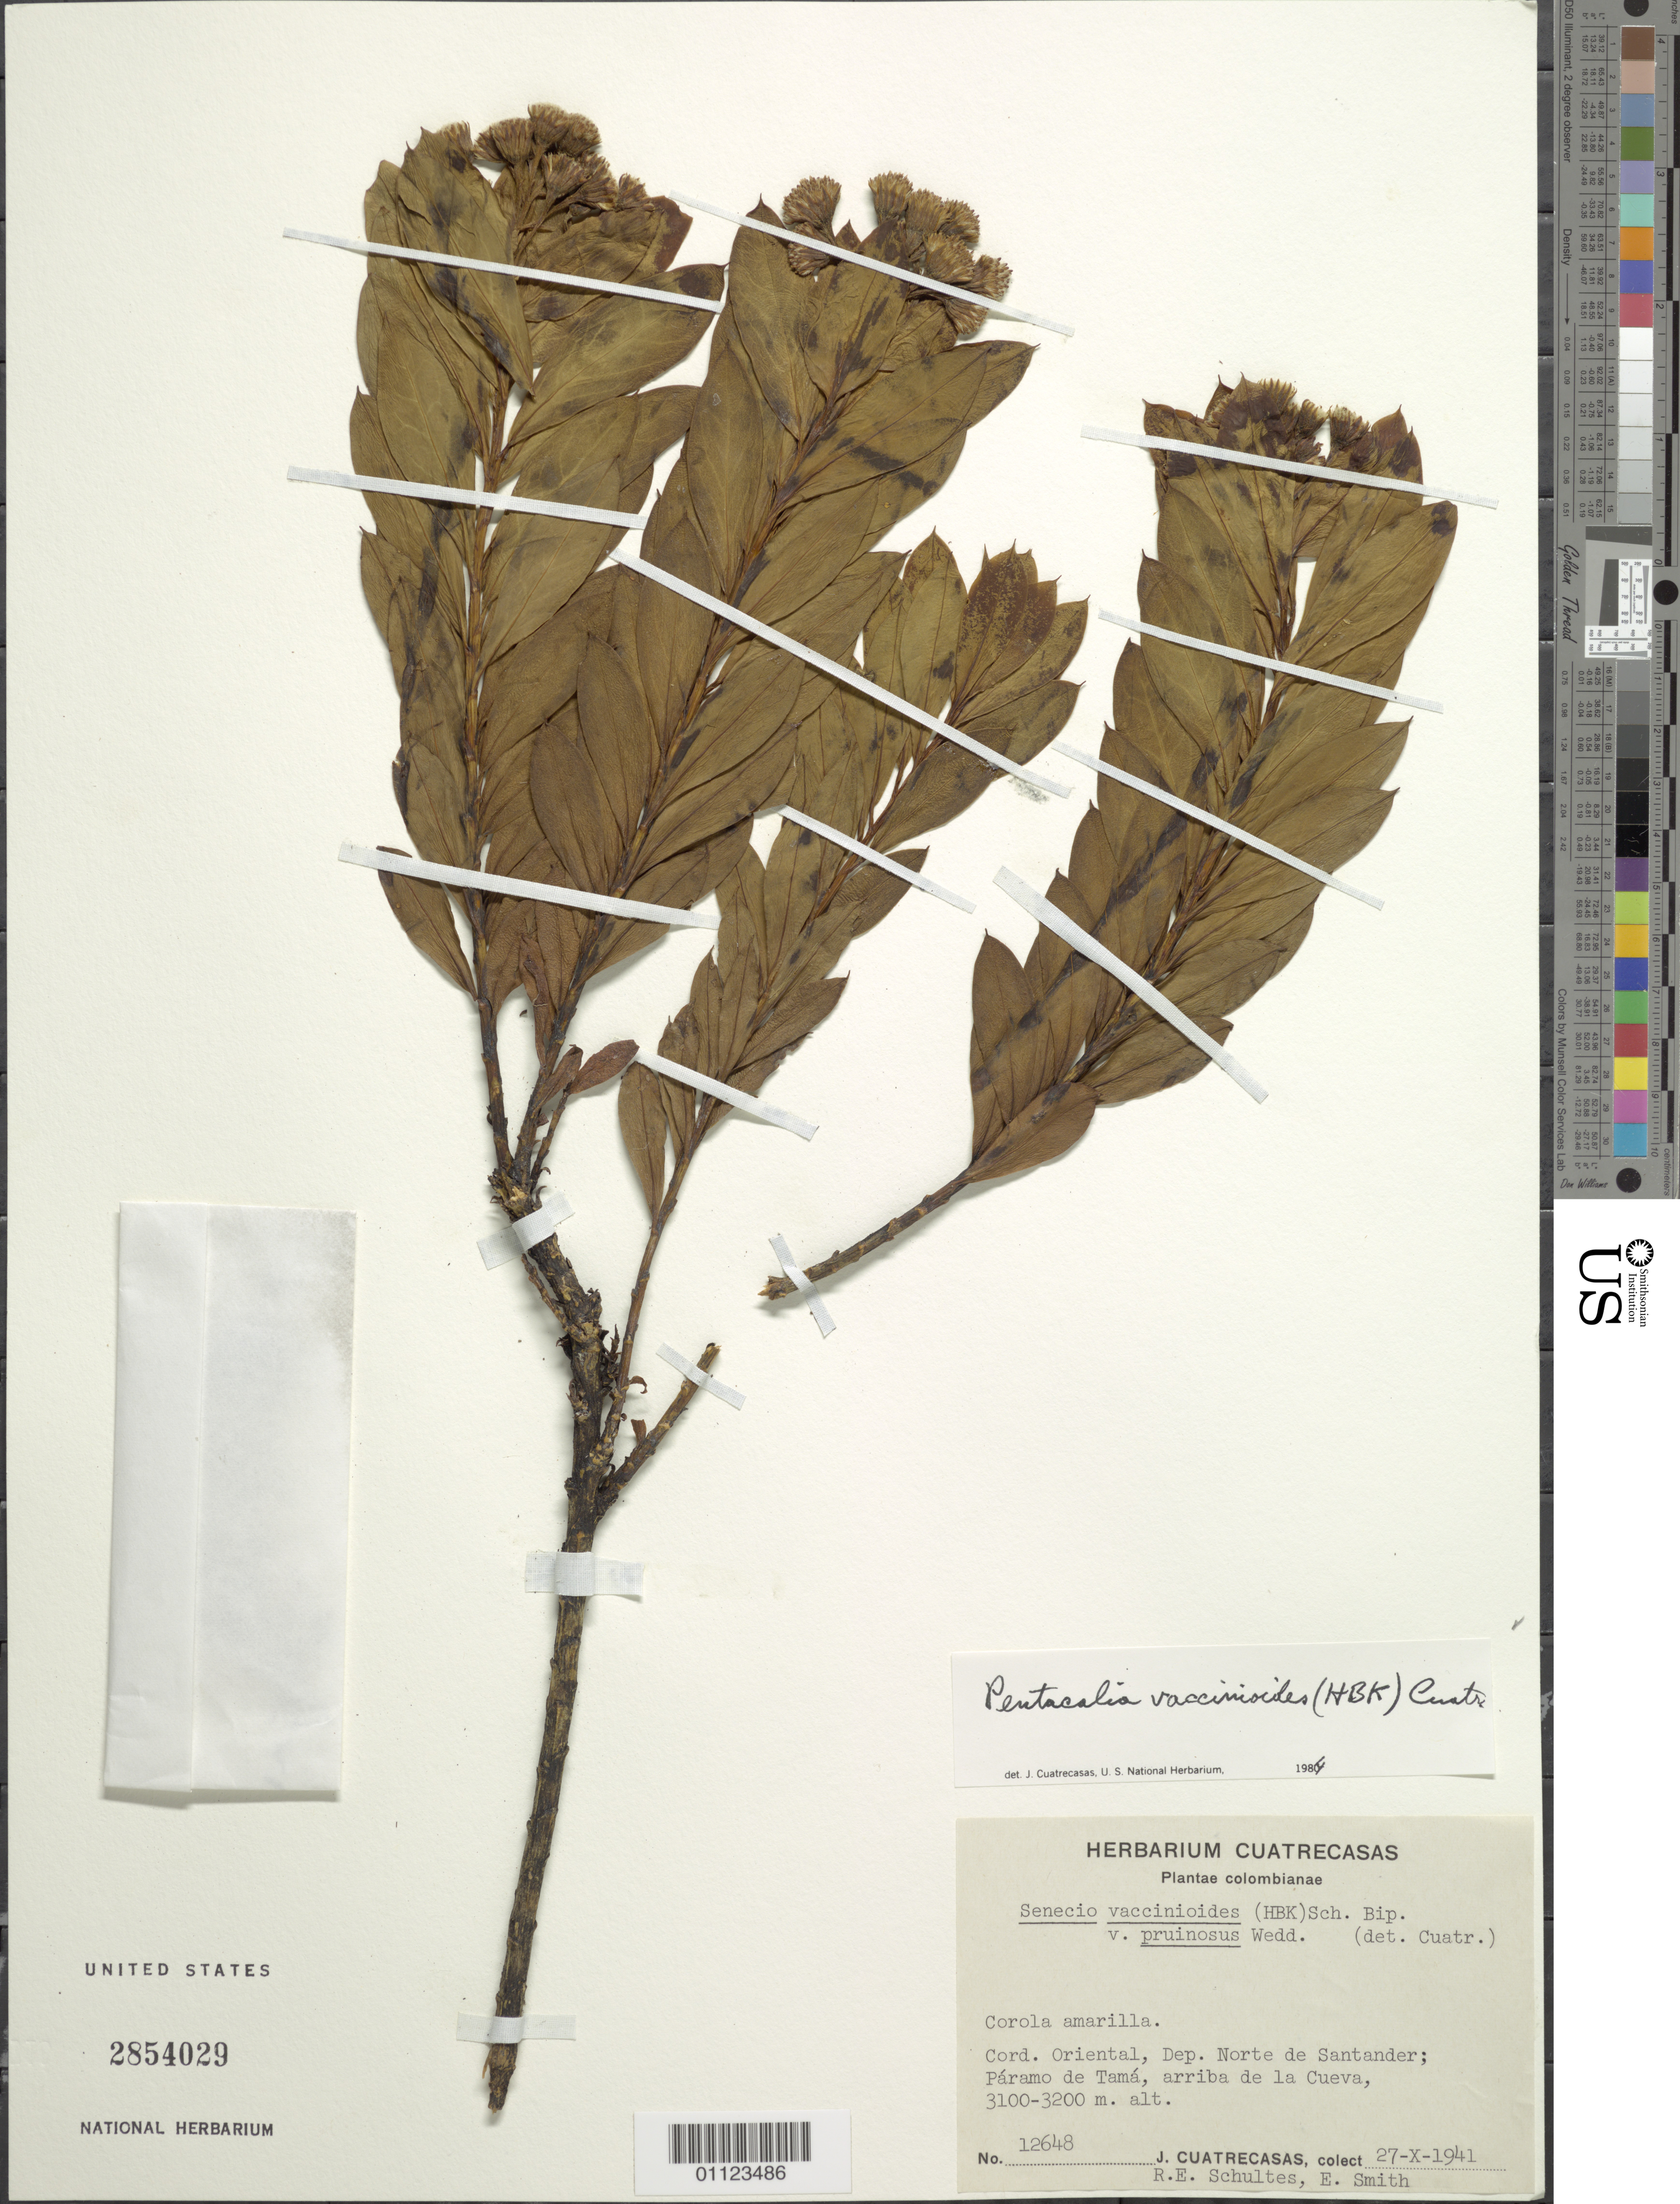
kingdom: Plantae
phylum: Tracheophyta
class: Magnoliopsida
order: Asterales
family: Asteraceae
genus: Pentacalia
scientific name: Pentacalia vaccinioides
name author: (Kunth) Cuatrec.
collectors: J. Cuatrecasas, R. E. Schultes & C. E. Smith Jr.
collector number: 12648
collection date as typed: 27 Oct 1941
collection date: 1941-10-27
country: Colombia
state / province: Norte de Santander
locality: Cordillera Oriental; Páramo de Tamá, arriba de la Cueva.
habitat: Paramo.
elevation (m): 3100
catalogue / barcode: US 2854029